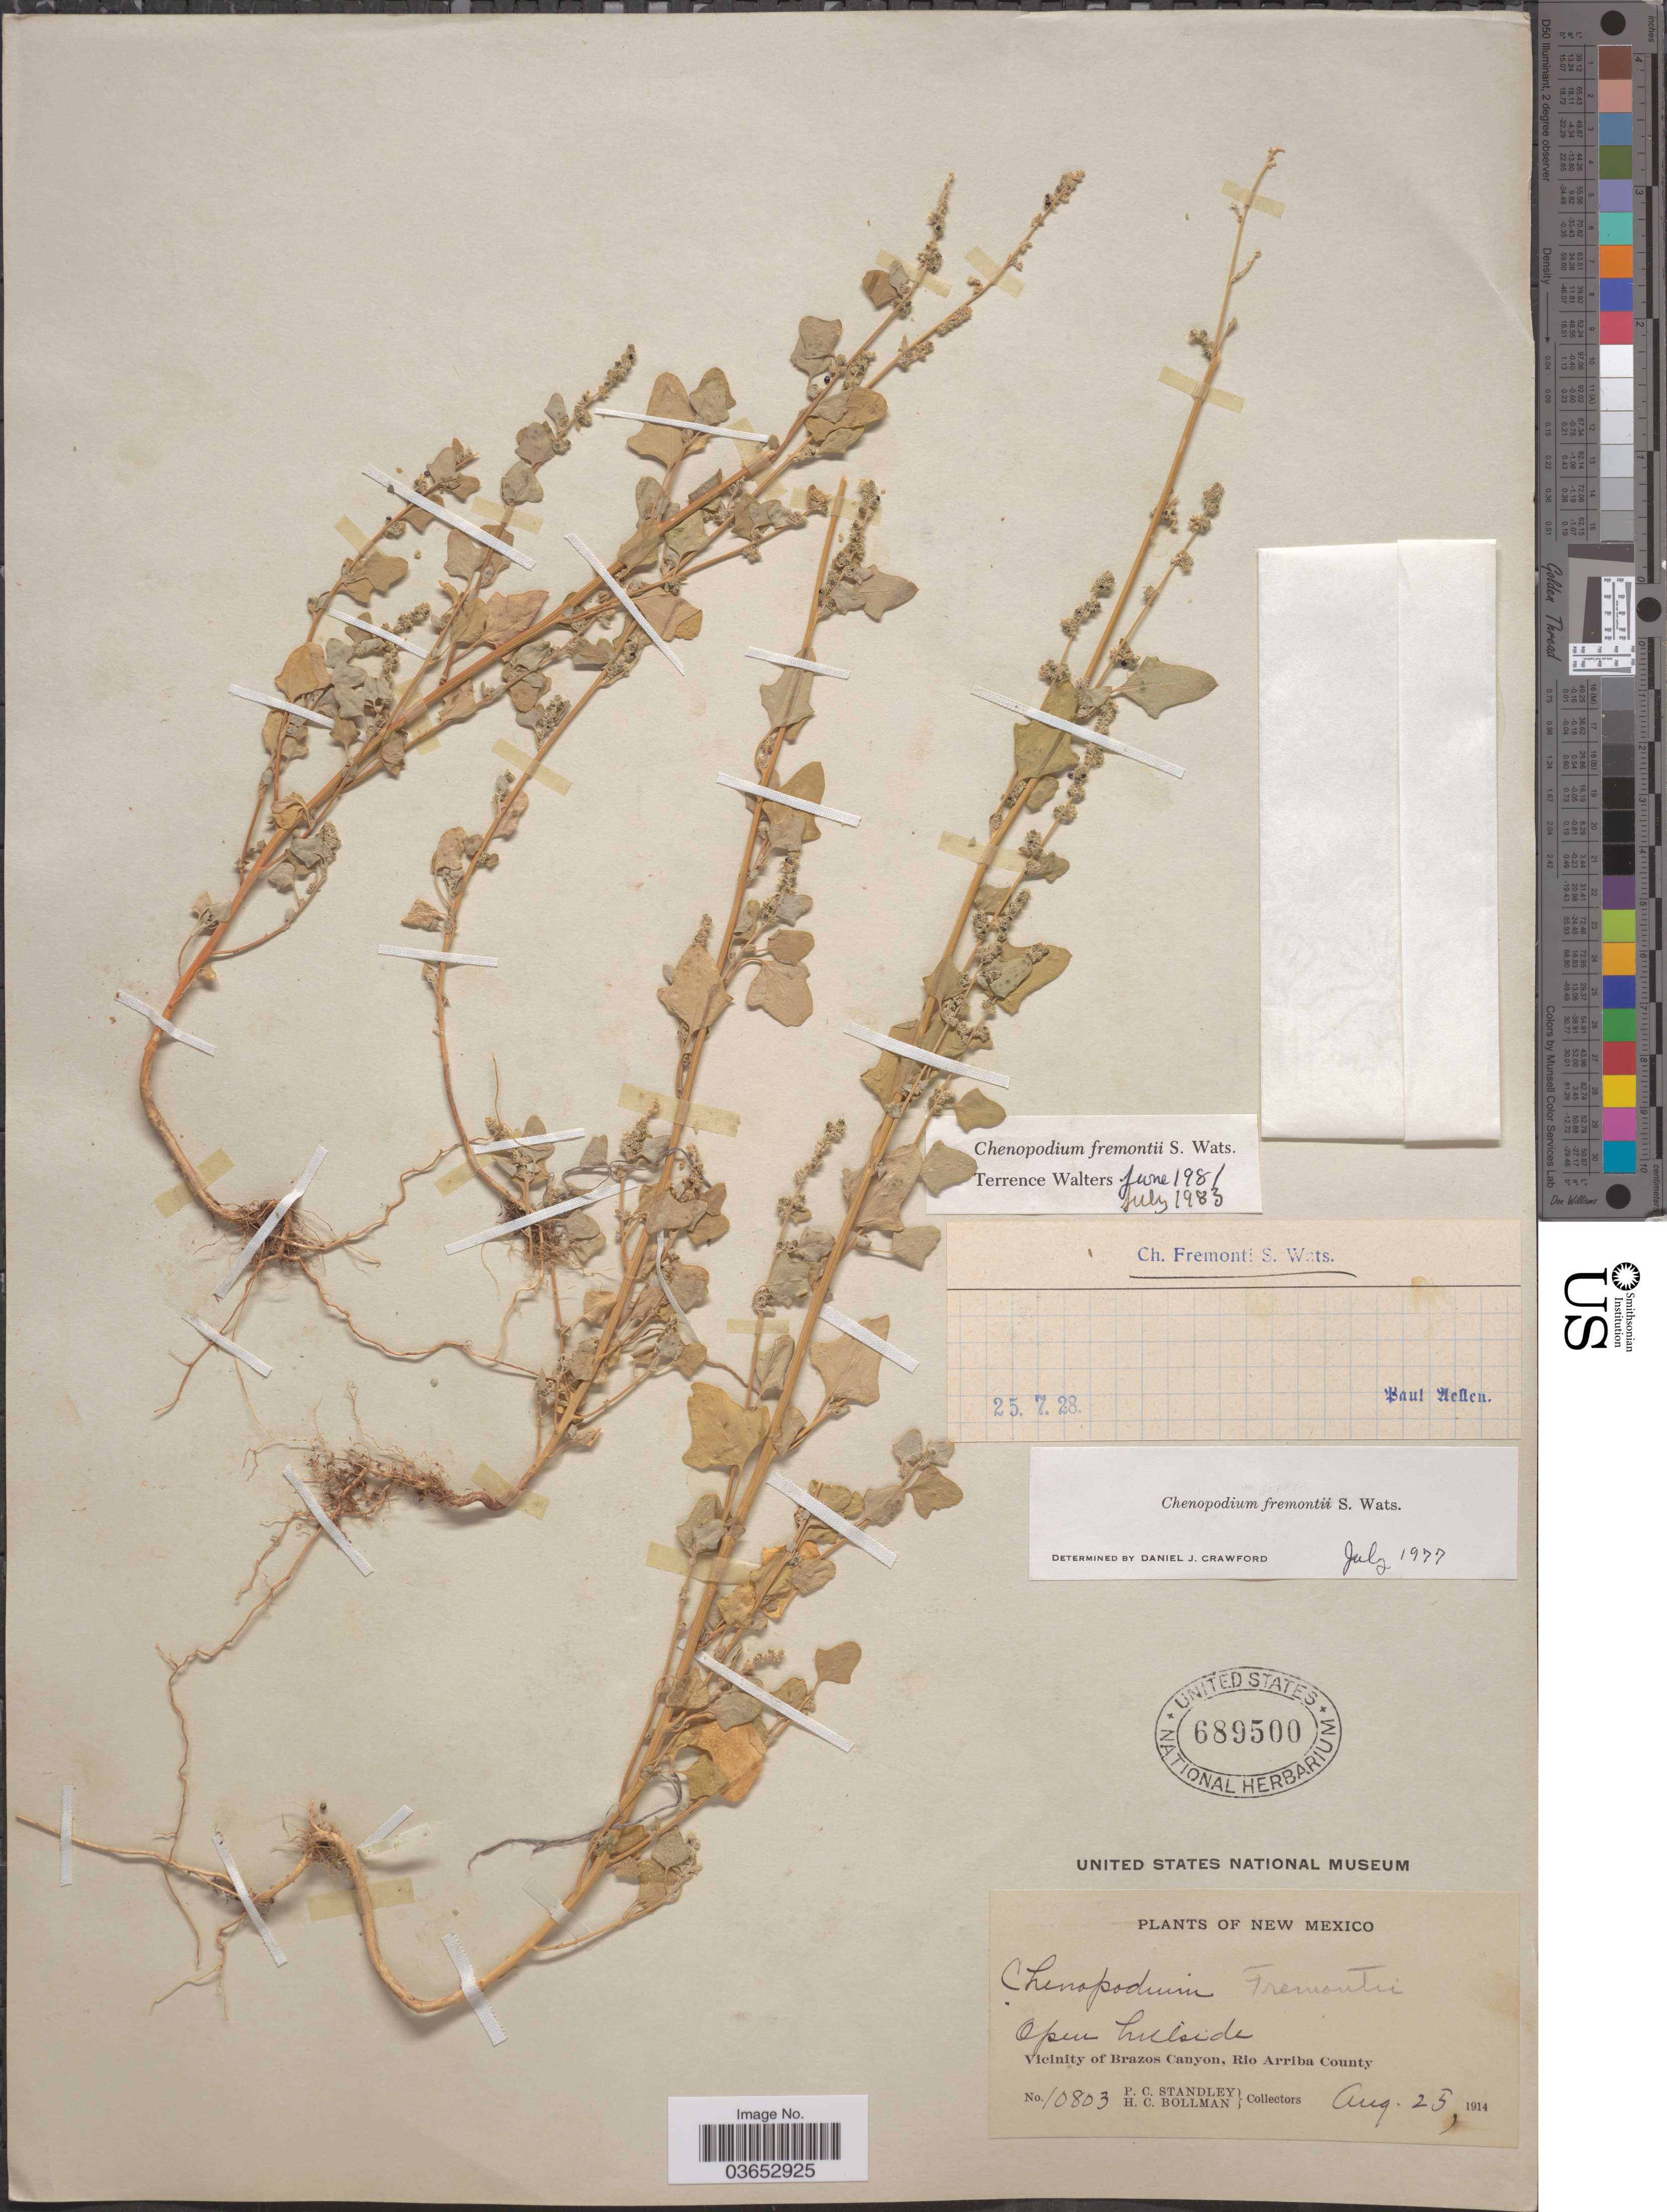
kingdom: Plantae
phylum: Tracheophyta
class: Magnoliopsida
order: Caryophyllales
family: Amaranthaceae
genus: Chenopodium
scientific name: Chenopodium fremontii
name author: S. Watson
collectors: P. C. Standley & H. C. Bollman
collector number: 10803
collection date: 1914-08-25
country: United States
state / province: New Mexico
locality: Vicinity of Brazos Canyon, Rio Arriba County.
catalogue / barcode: US 689500